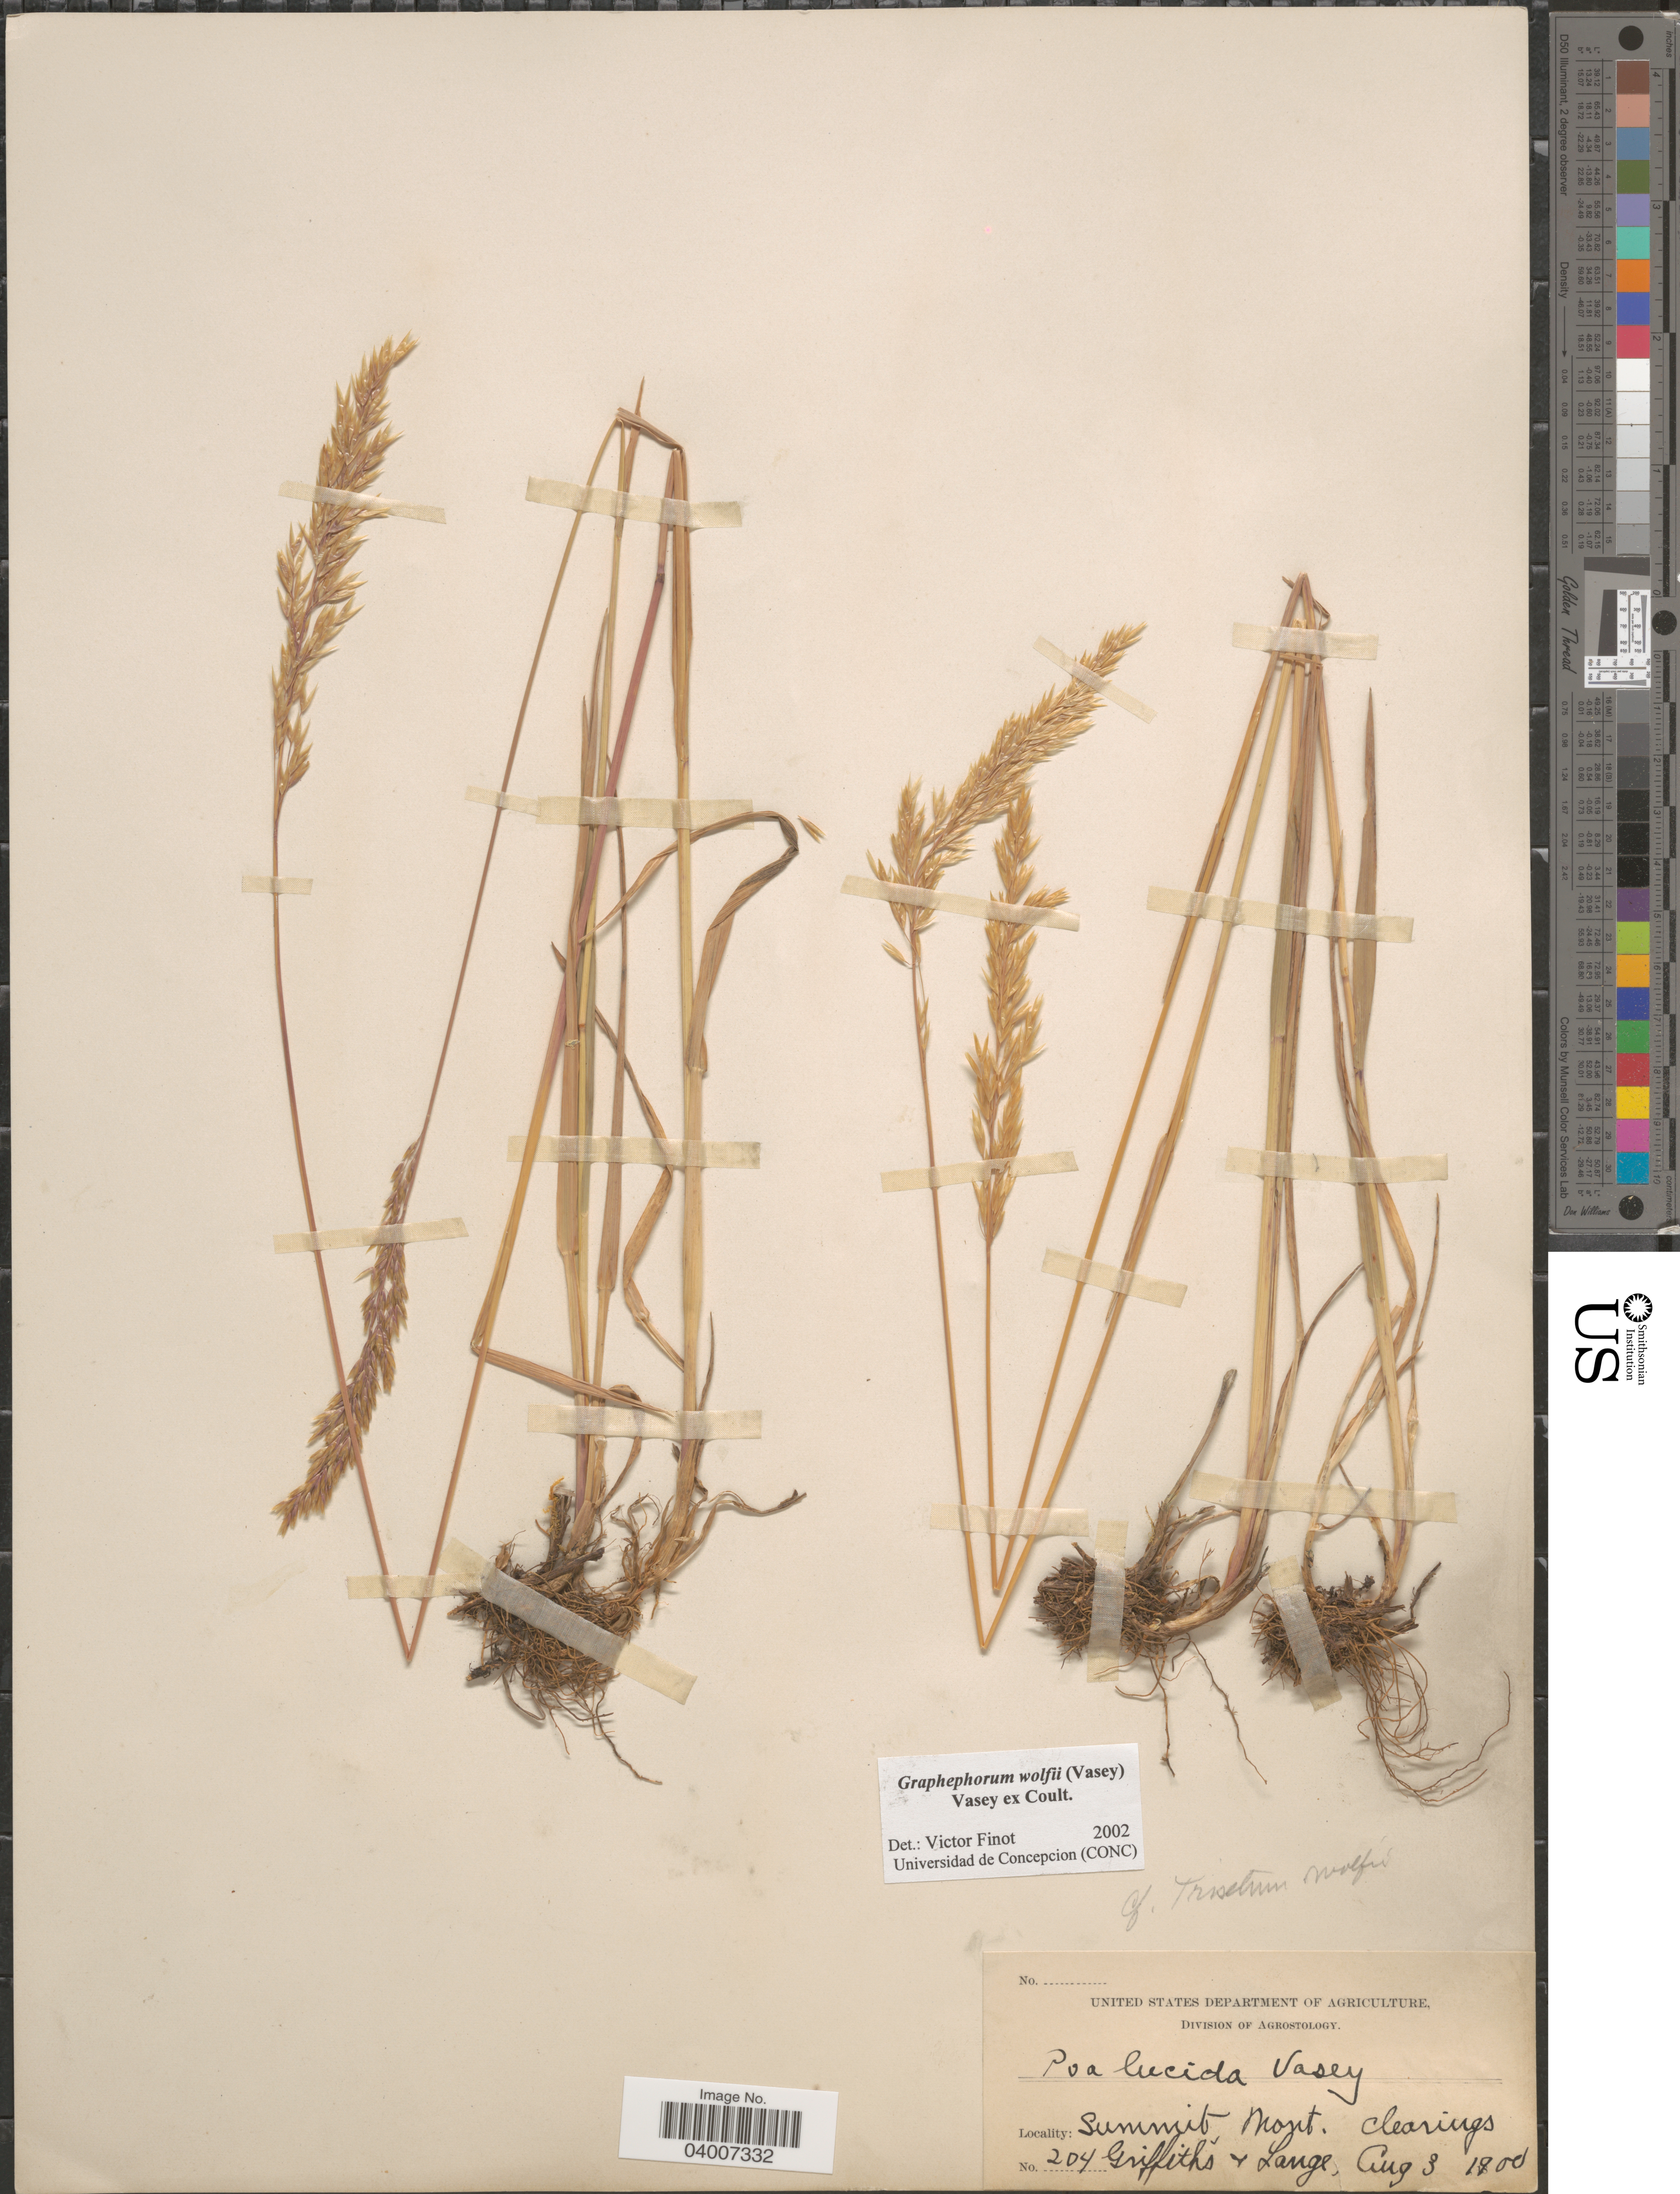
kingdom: Plantae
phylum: Tracheophyta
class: Liliopsida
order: Poales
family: Poaceae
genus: Graphephorum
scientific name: Graphephorum wolfii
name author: (E. Fourn.) Vasey ex Coult.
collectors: -- Griffiths & -- Lange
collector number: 204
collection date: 1900-08-03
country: United States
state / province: Montana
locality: Summit.